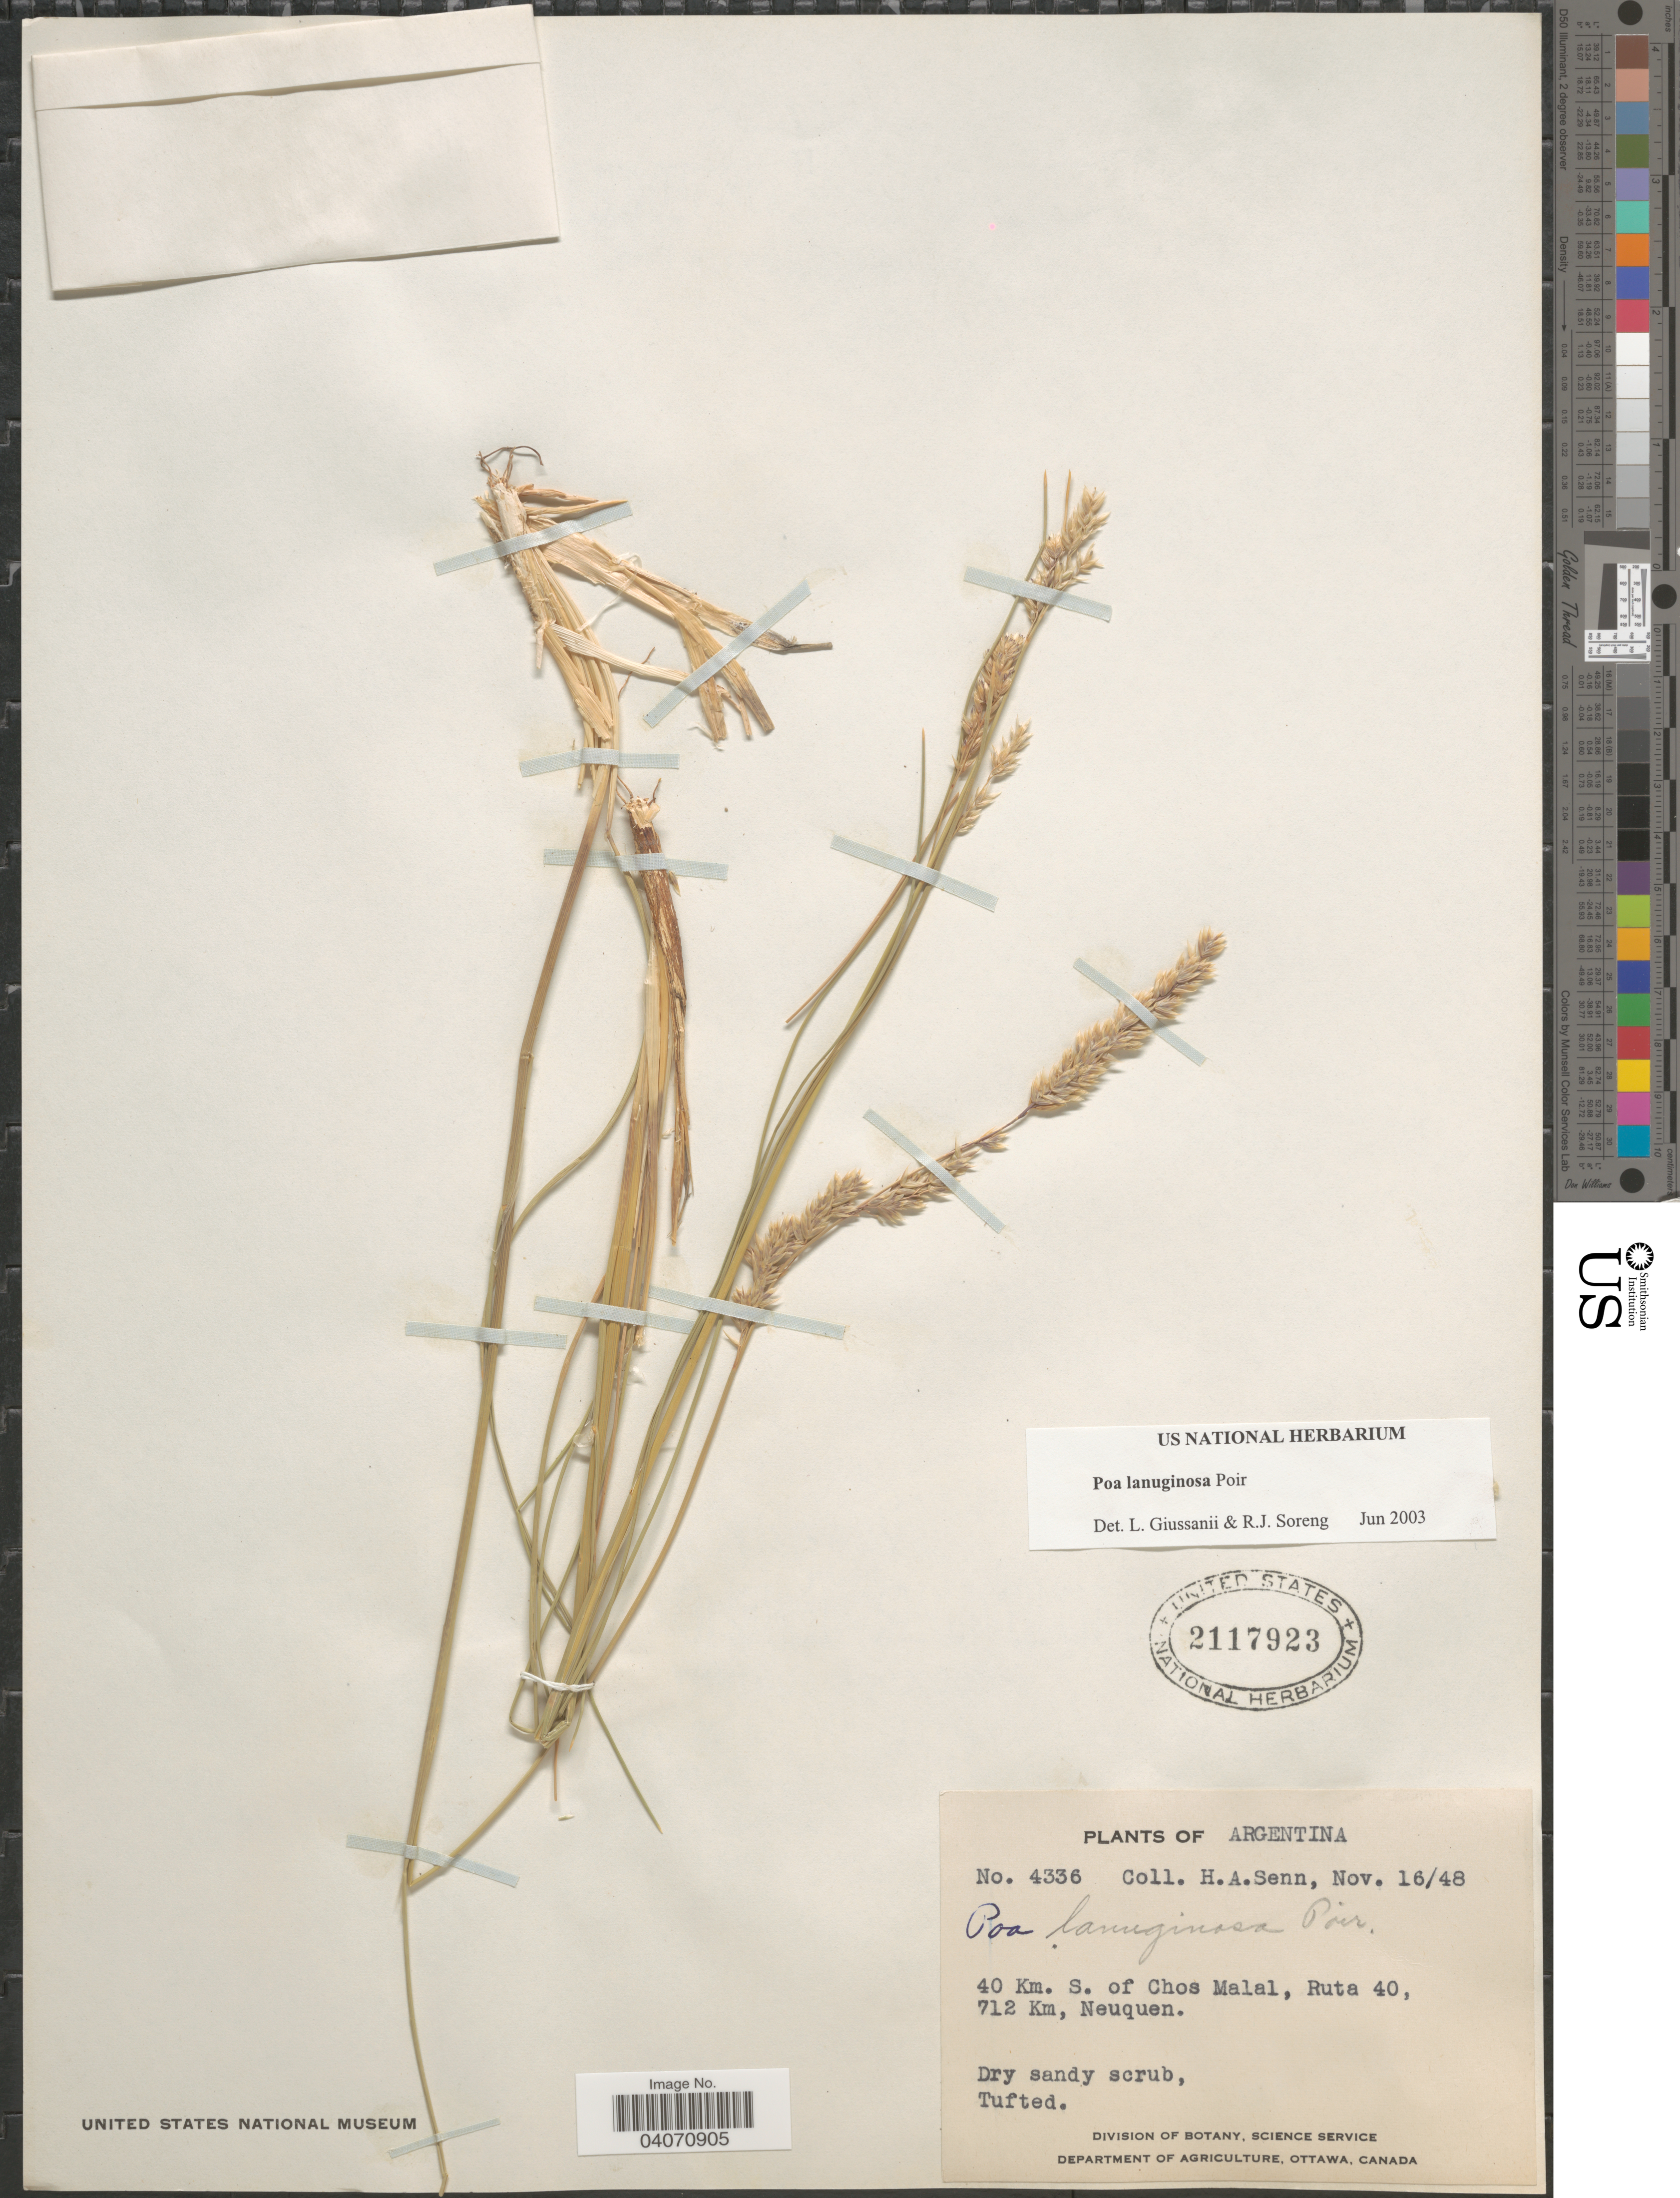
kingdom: Plantae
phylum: Tracheophyta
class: Liliopsida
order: Poales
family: Poaceae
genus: Poa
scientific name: Poa lanuginosa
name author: Poir.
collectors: H. Senn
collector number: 4336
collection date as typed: Transcribed d/m/y: 16/11/48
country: Argentina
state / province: Neuquen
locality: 40 Km. S. of Chos Malal, Ruta 40, 712 Km.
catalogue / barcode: US 2117923